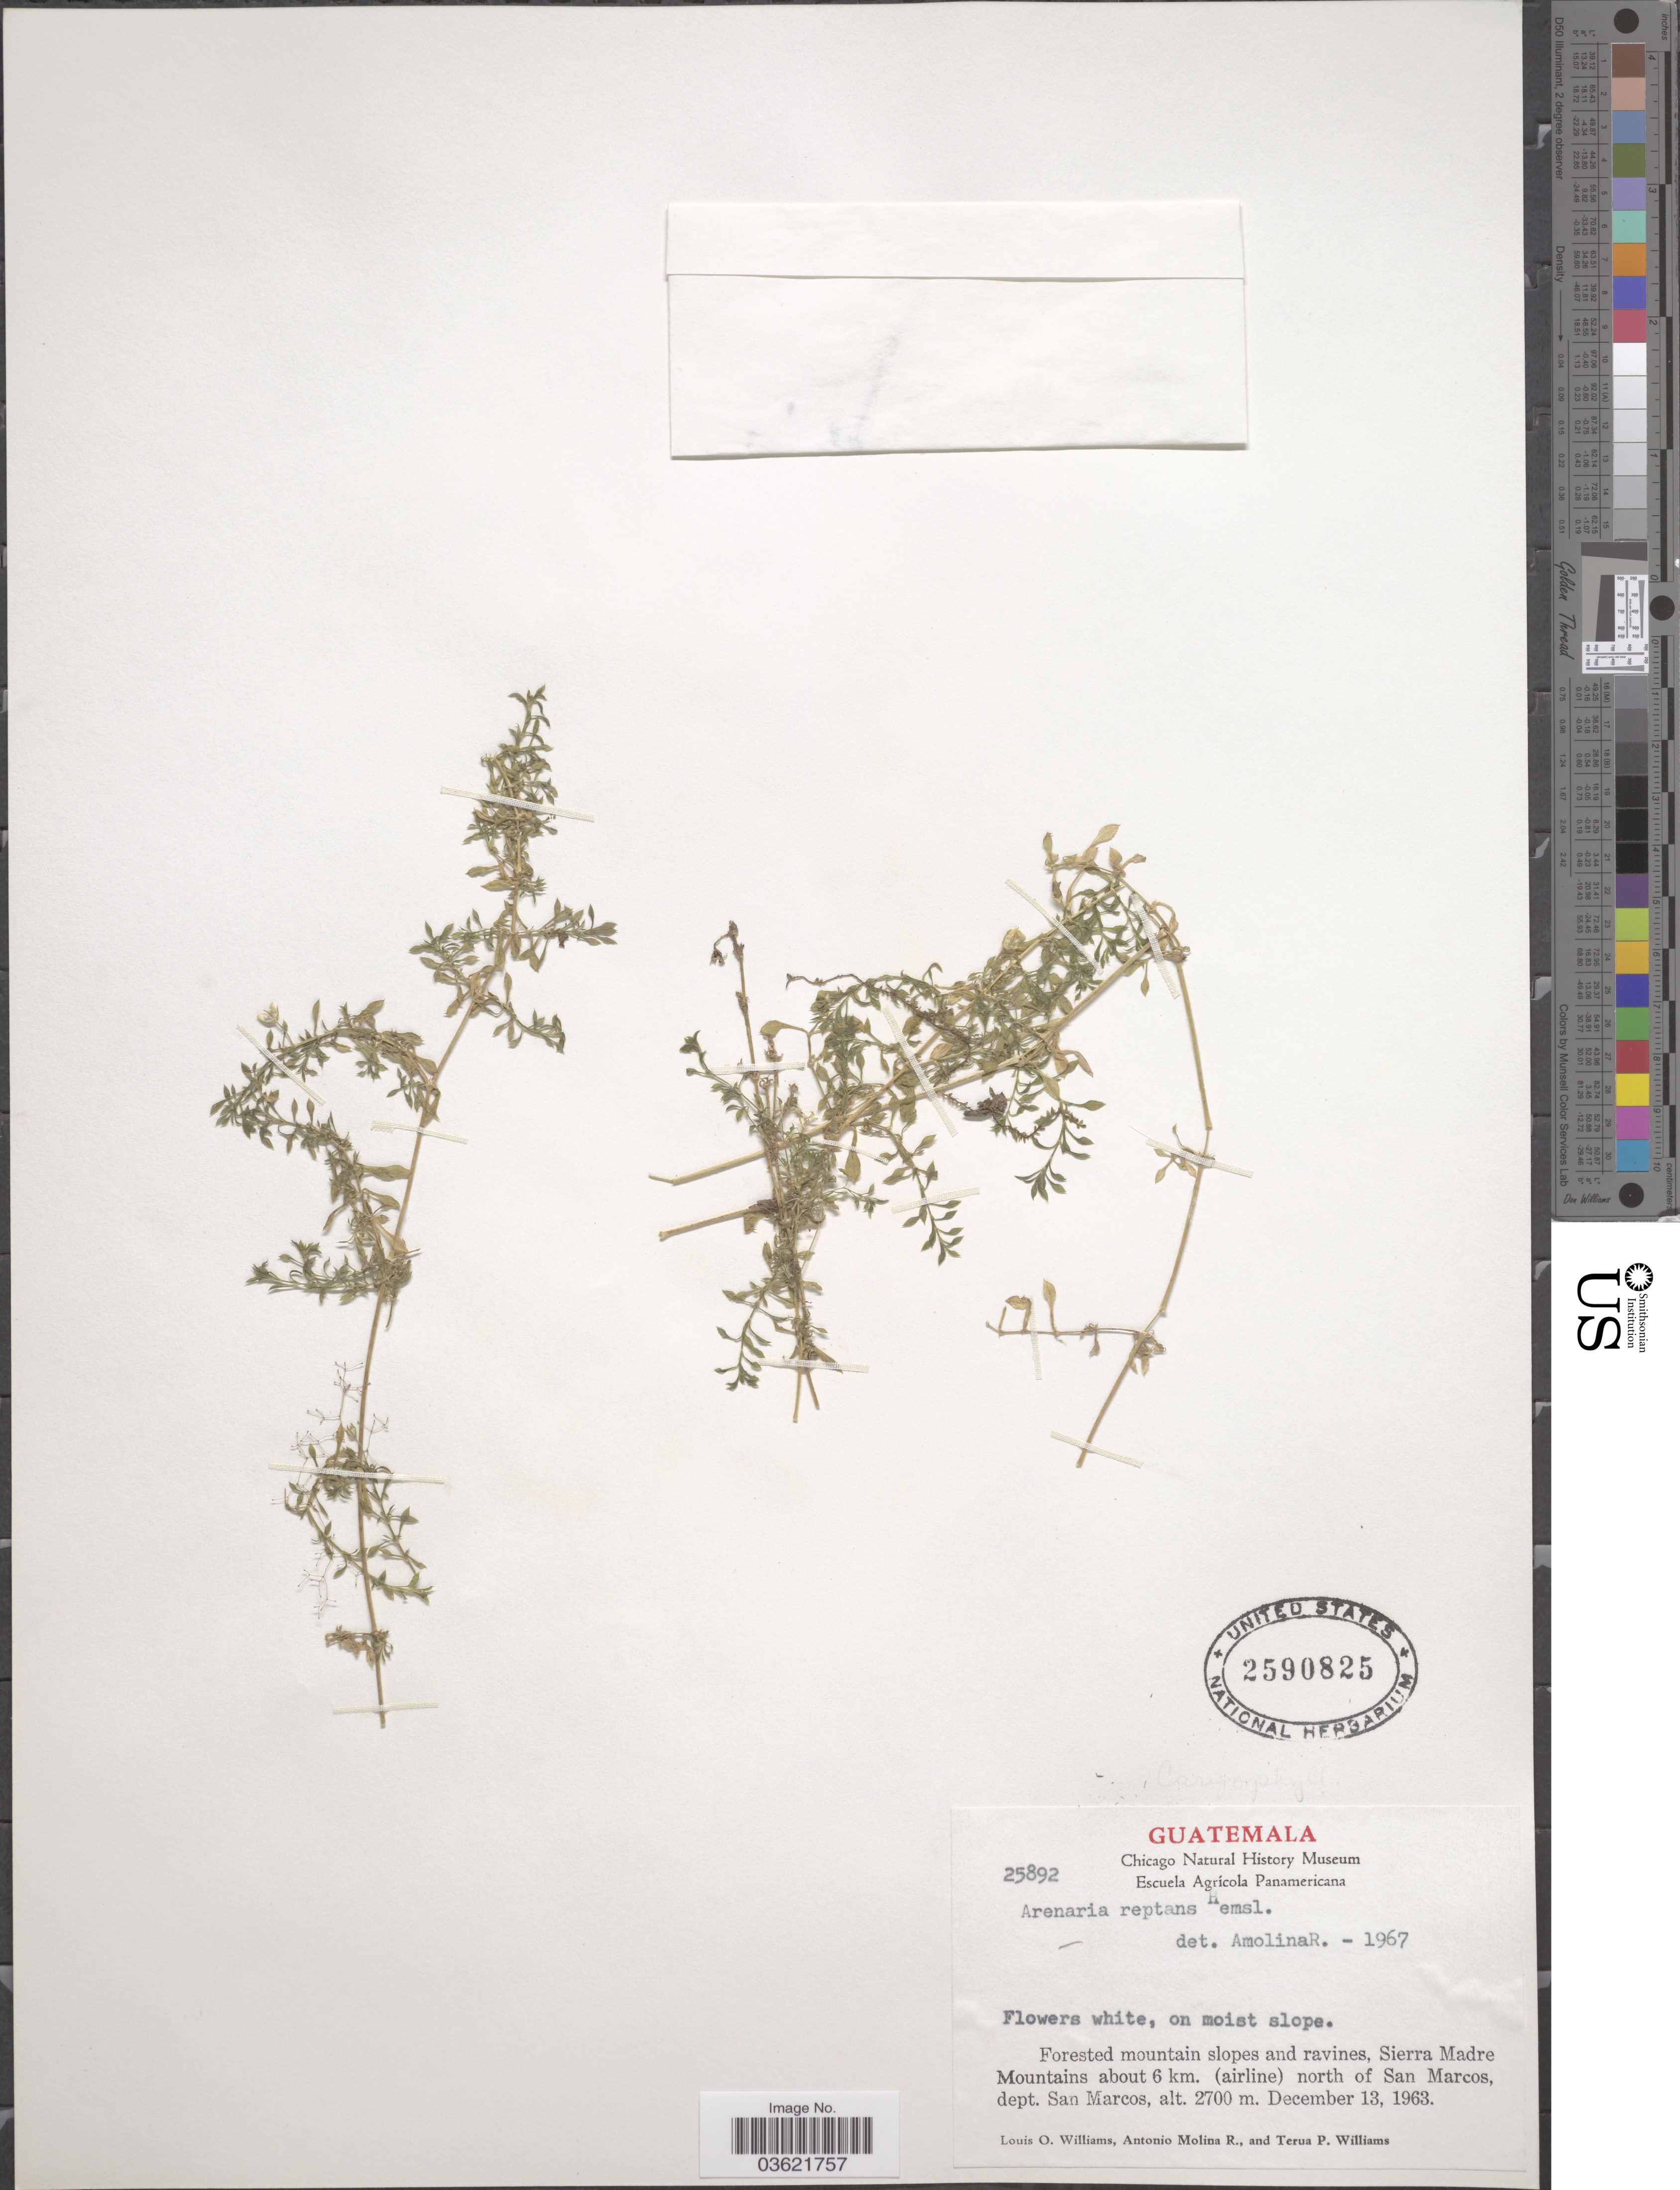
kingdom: Plantae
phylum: Tracheophyta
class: Magnoliopsida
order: Caryophyllales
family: Caryophyllaceae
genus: Arenaria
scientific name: Arenaria reptans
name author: Hemsl.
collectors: L. O. Williams, A. Molina R. & T. Williams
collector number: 25892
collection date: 1963-08-13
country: Guatemala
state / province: San Marcos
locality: Forested mountain slopes and ravines, Sierra Madre Mountains about 6 km. (airline) north of San Marcos, dept. San Marcos.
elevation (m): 2700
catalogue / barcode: US 2590825